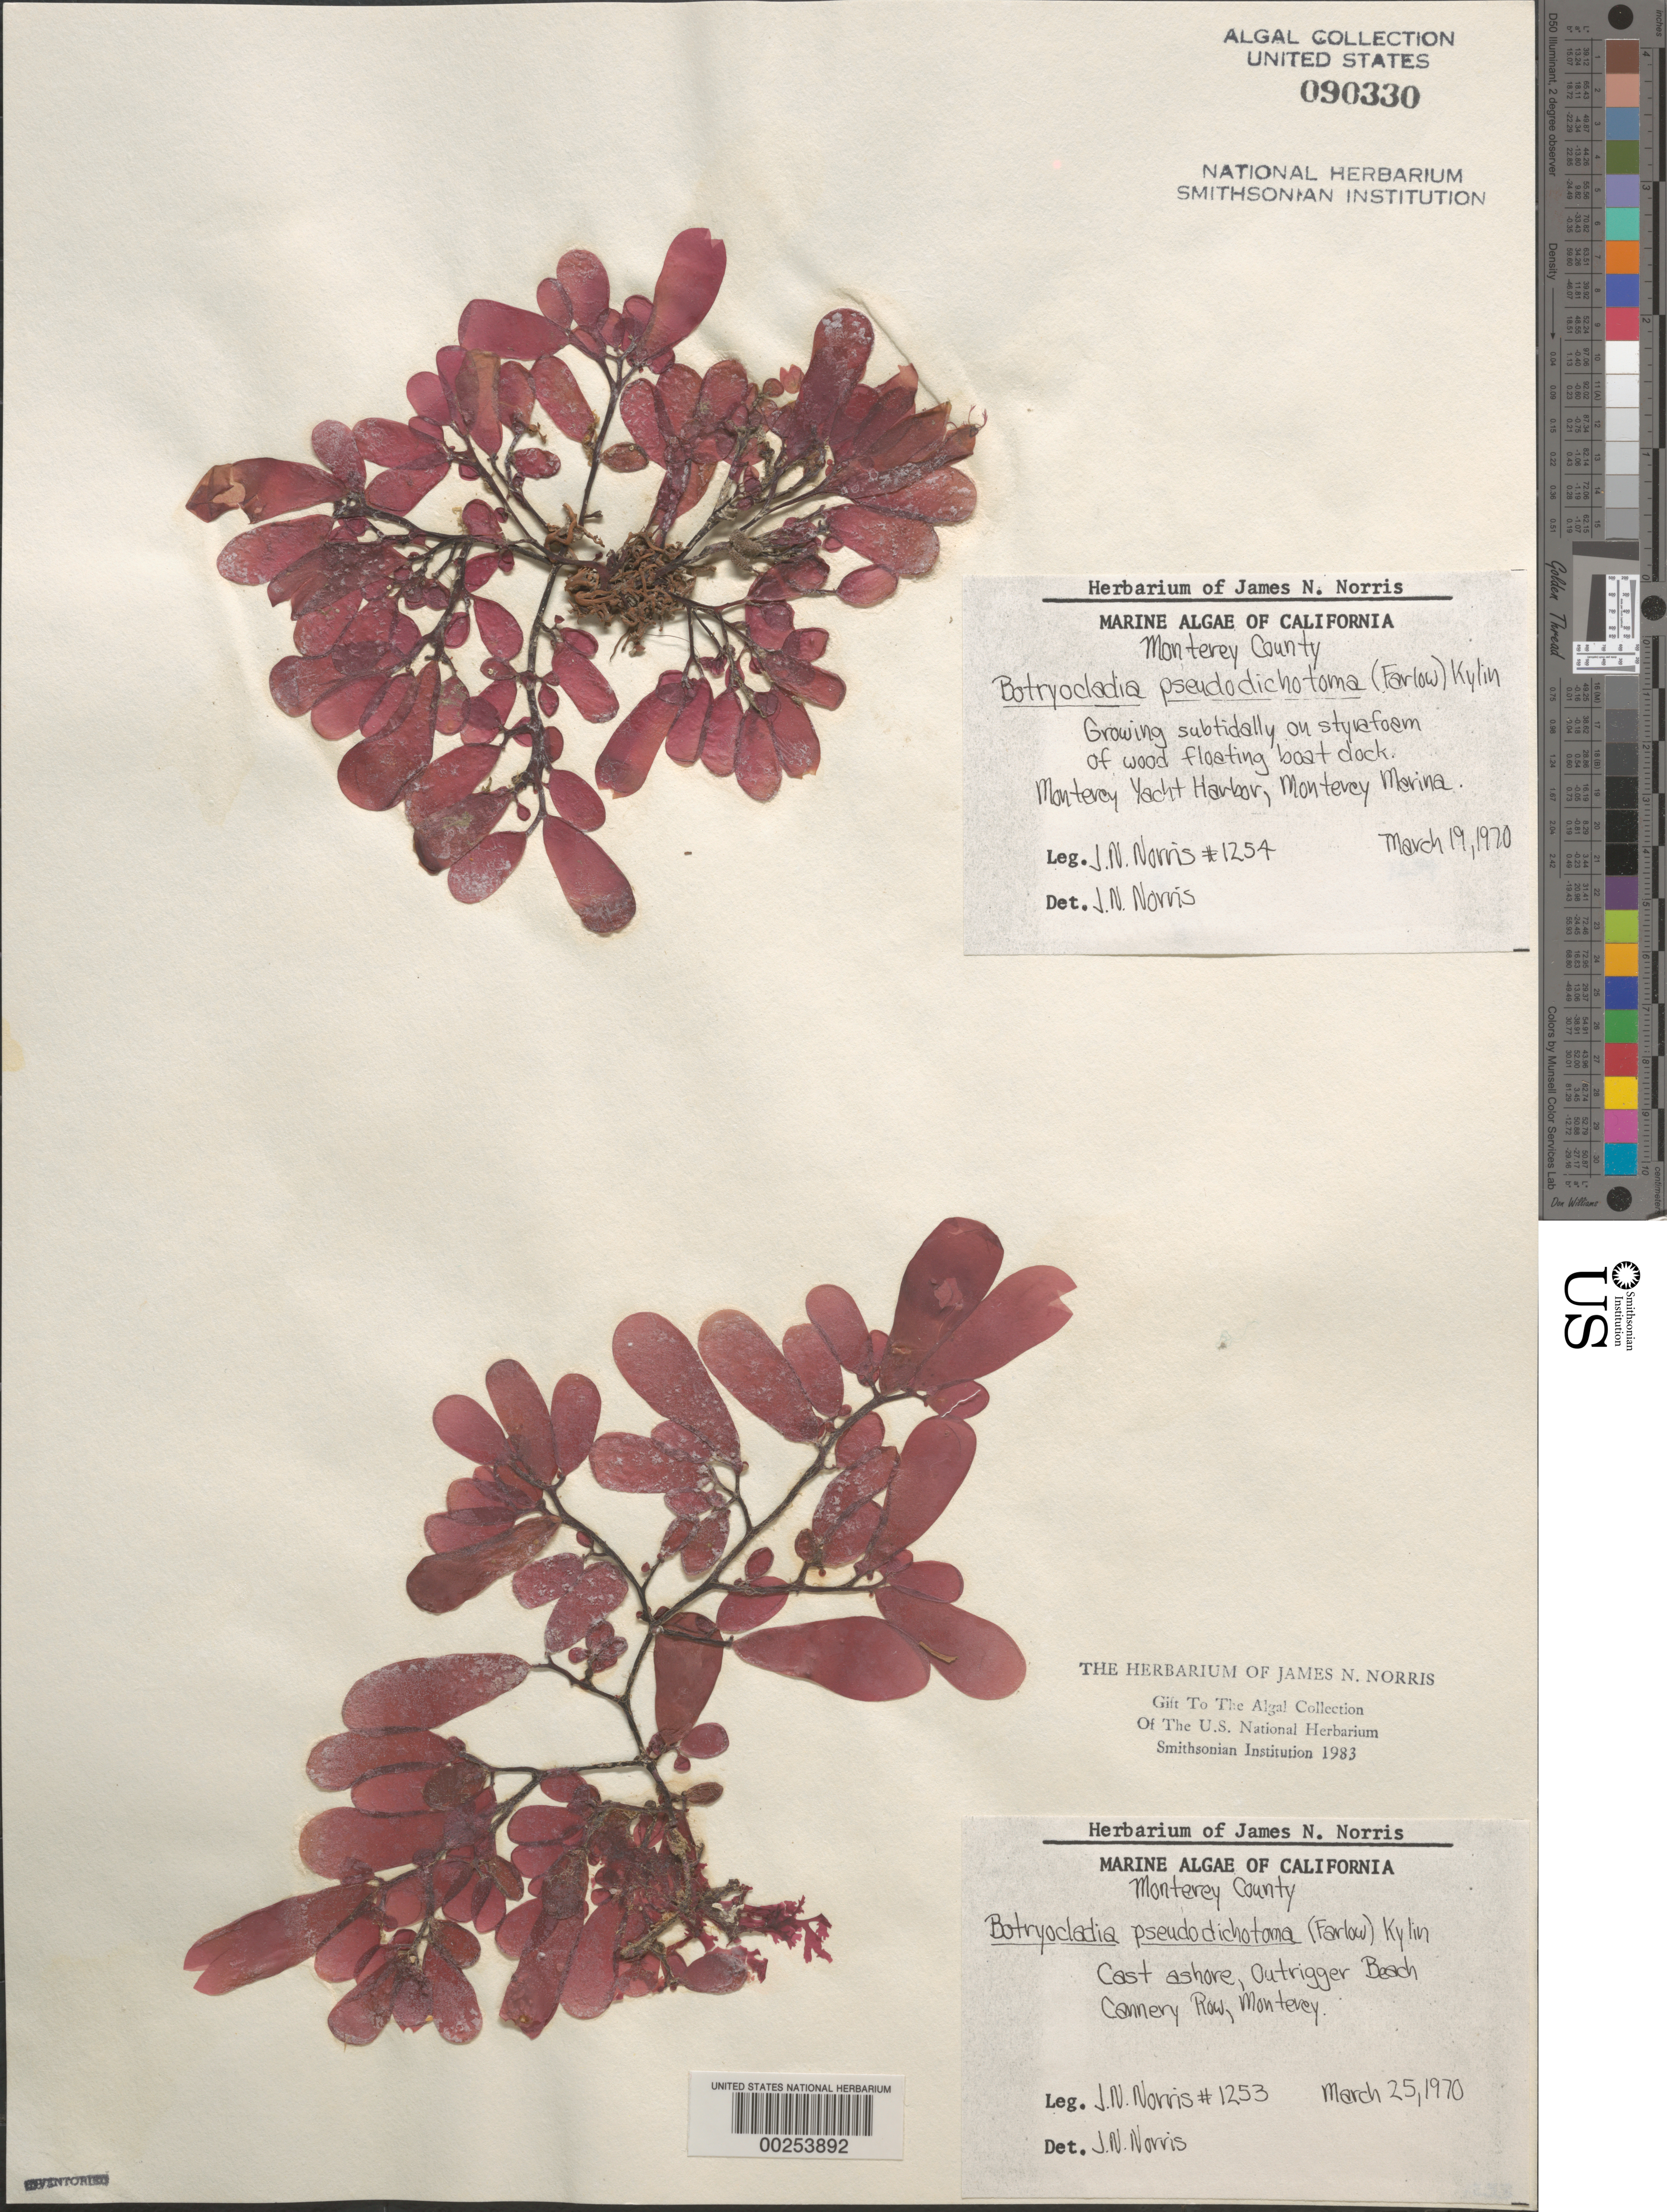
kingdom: Plantae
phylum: Rhodophyta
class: Florideophyceae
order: Rhodymeniales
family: Rhodymeniaceae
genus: Botryocladia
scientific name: Botryocladia pseudodichotoma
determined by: Norris, James N.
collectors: J. N. Norris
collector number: JN-1253 & JN-1254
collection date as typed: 19 Mar 1970 AND 25 Mar 1970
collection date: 1970-03-19,1970-03-25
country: United States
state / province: California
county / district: Monterey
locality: Outrigger Beach, Cannery Row, Monterey and Monterey Yacht Harbor, Monterey Marina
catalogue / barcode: US 90330